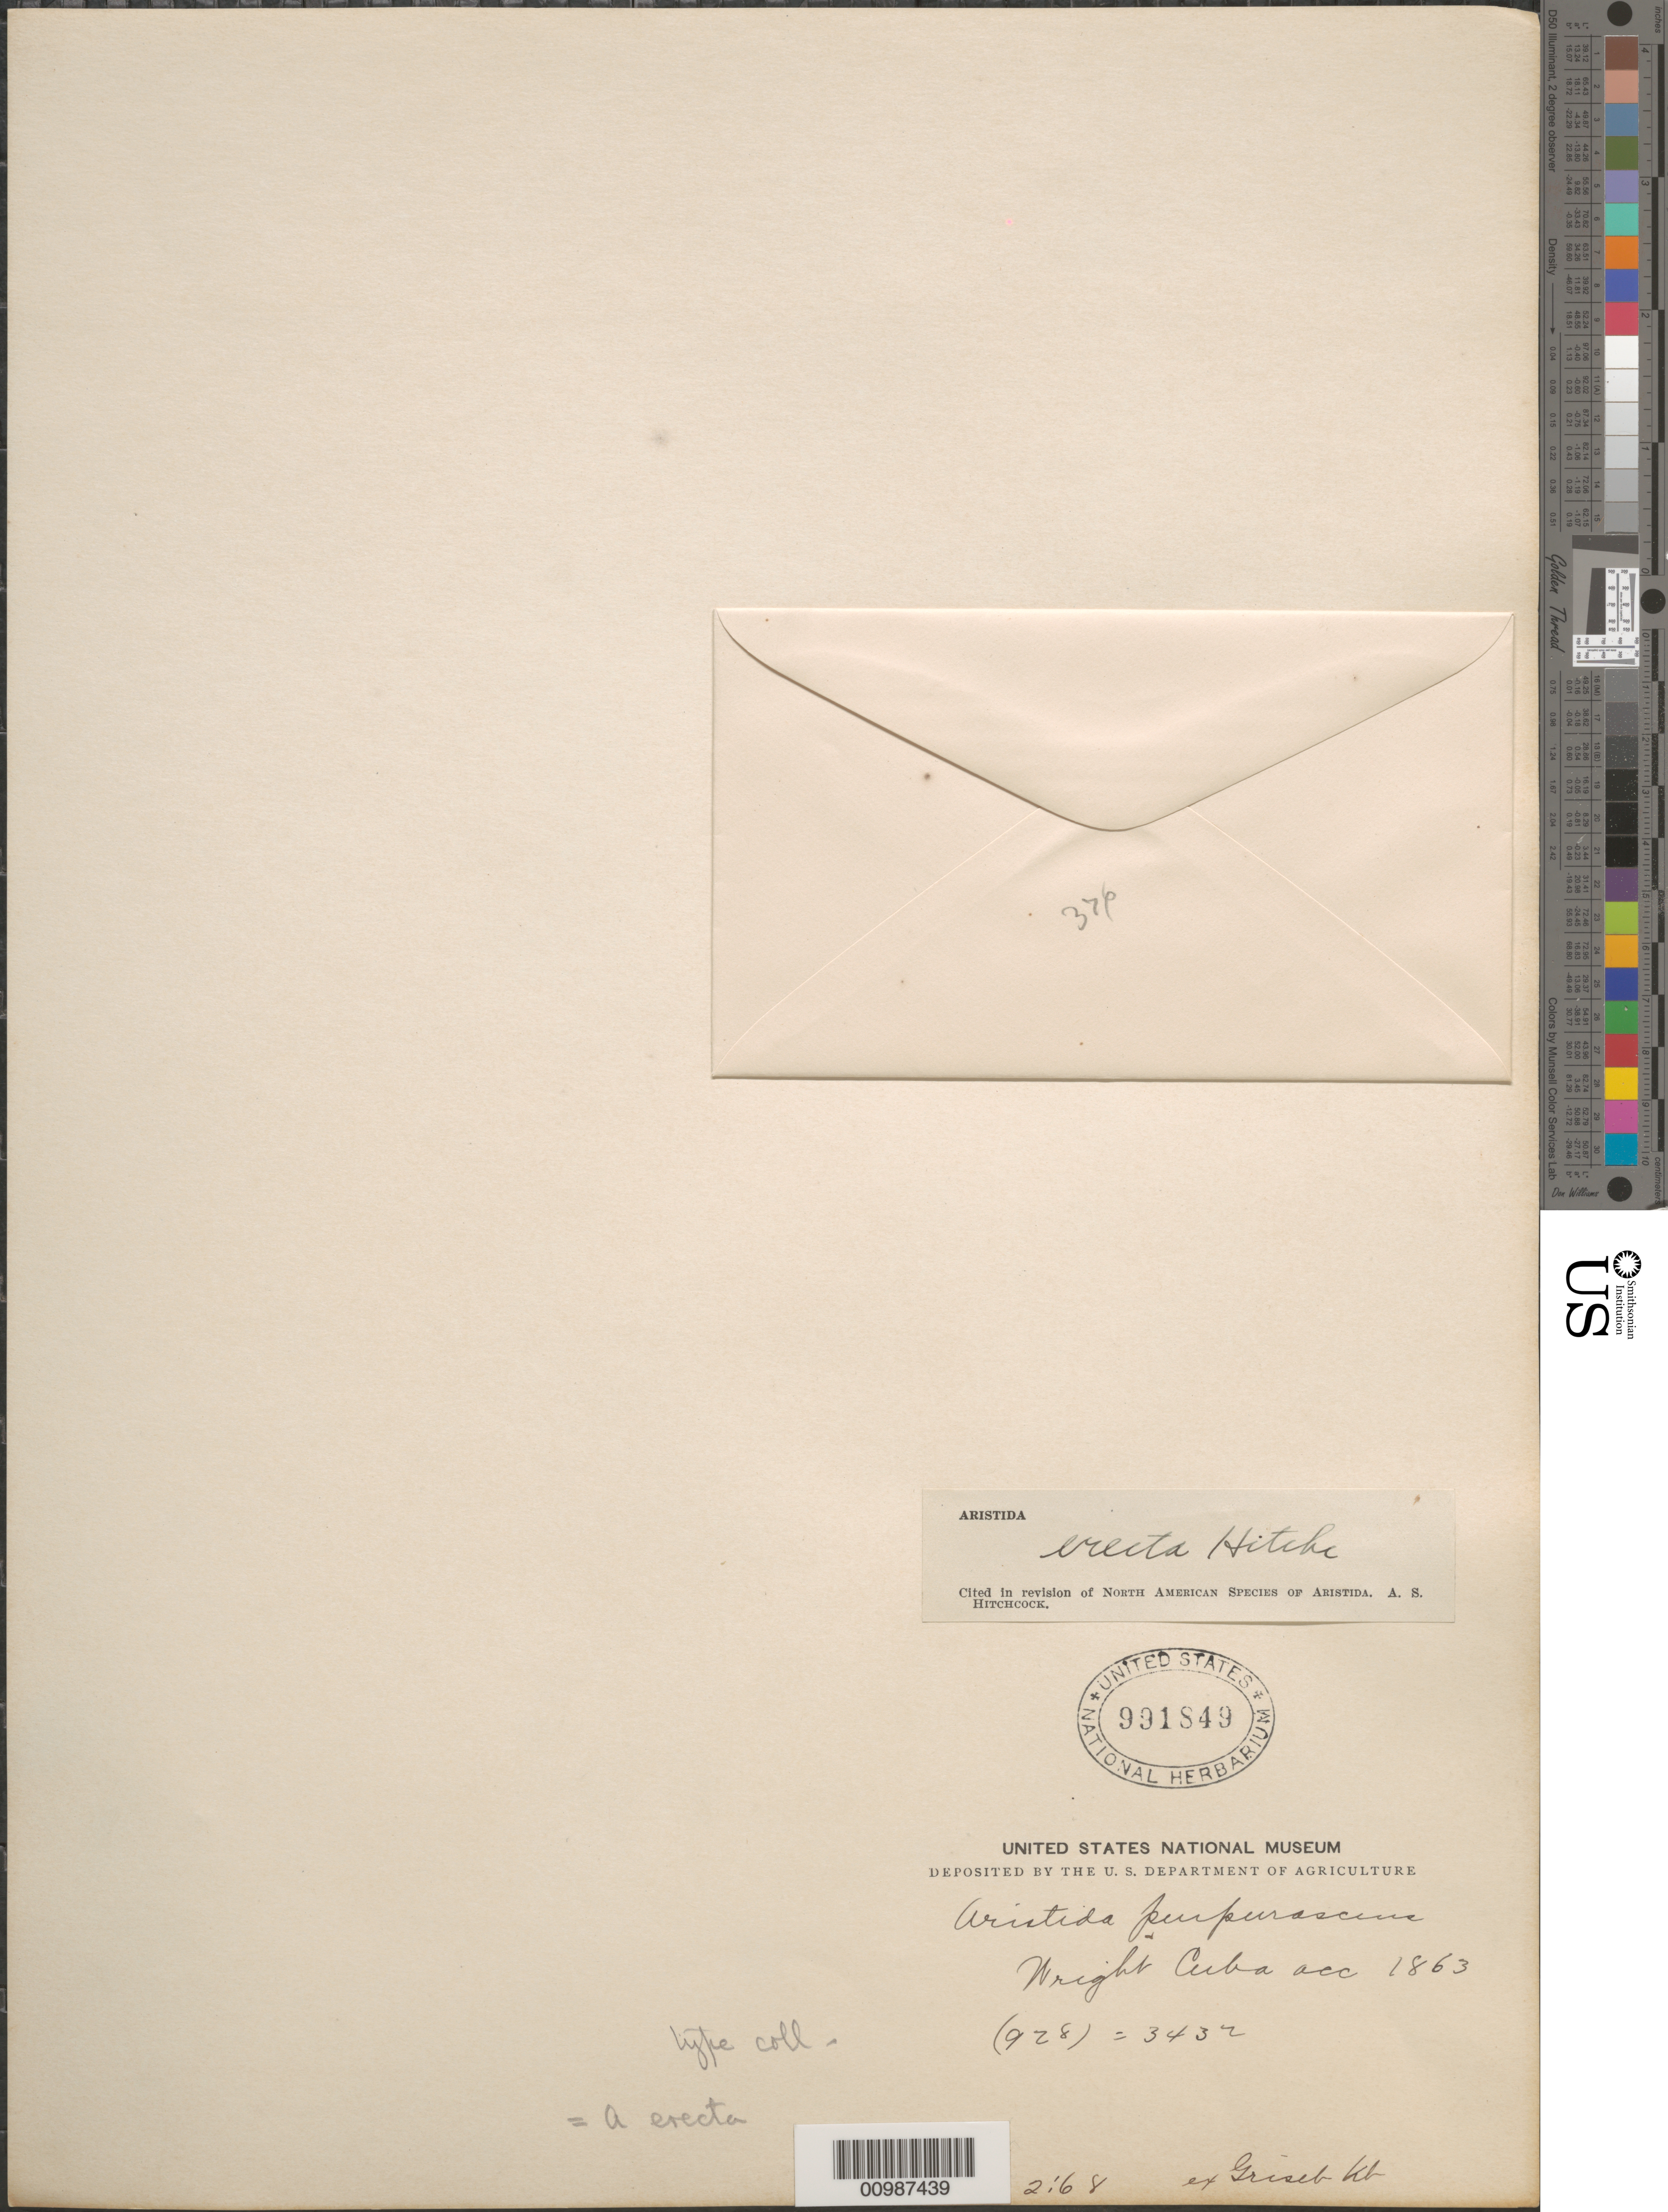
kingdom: Plantae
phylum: Tracheophyta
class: Liliopsida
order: Poales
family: Poaceae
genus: Aristida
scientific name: Aristida erecta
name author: Hitchc.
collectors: C. Wright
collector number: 3432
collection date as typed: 1863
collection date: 1863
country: Cuba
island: Cuba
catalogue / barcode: US 991849